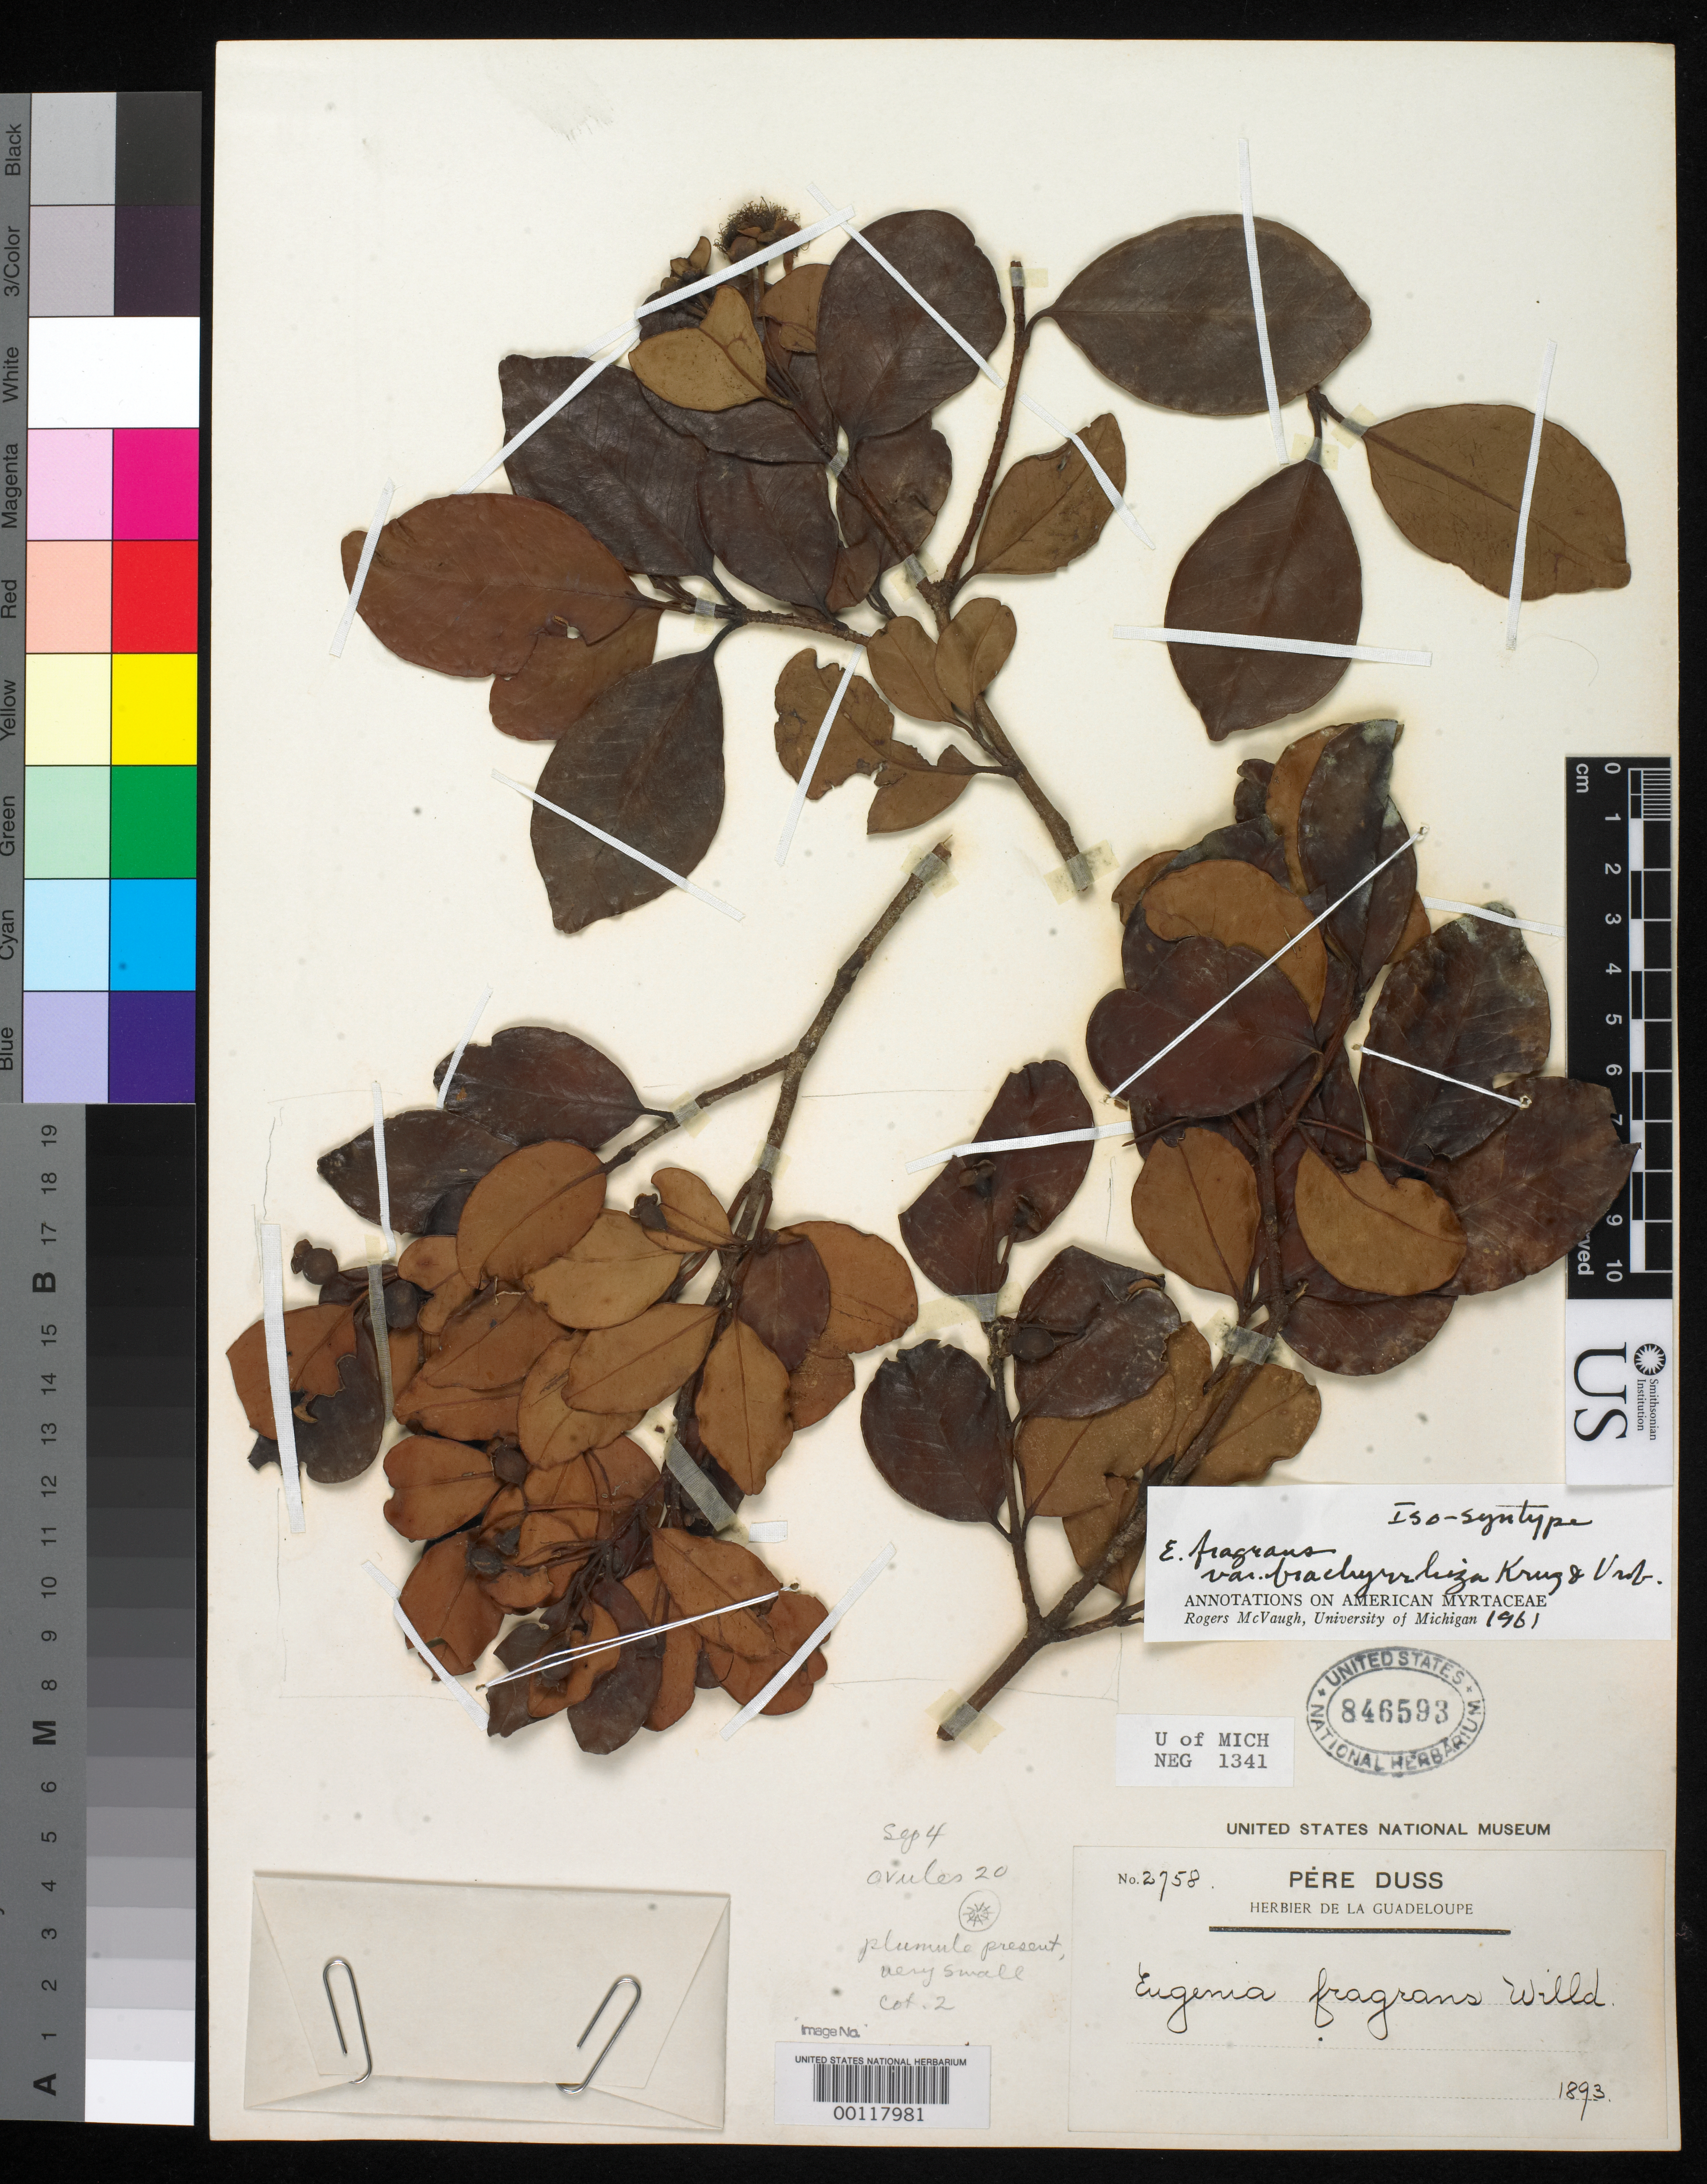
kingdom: Plantae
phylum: Tracheophyta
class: Magnoliopsida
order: Myrtales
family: Myrtaceae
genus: Eugenia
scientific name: Eugenia fragrans var. brachyrhiza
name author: Krug & Urb.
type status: Isosyntype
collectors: Père Duss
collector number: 2758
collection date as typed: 1893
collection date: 1893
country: Guadeloupe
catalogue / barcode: US 846593